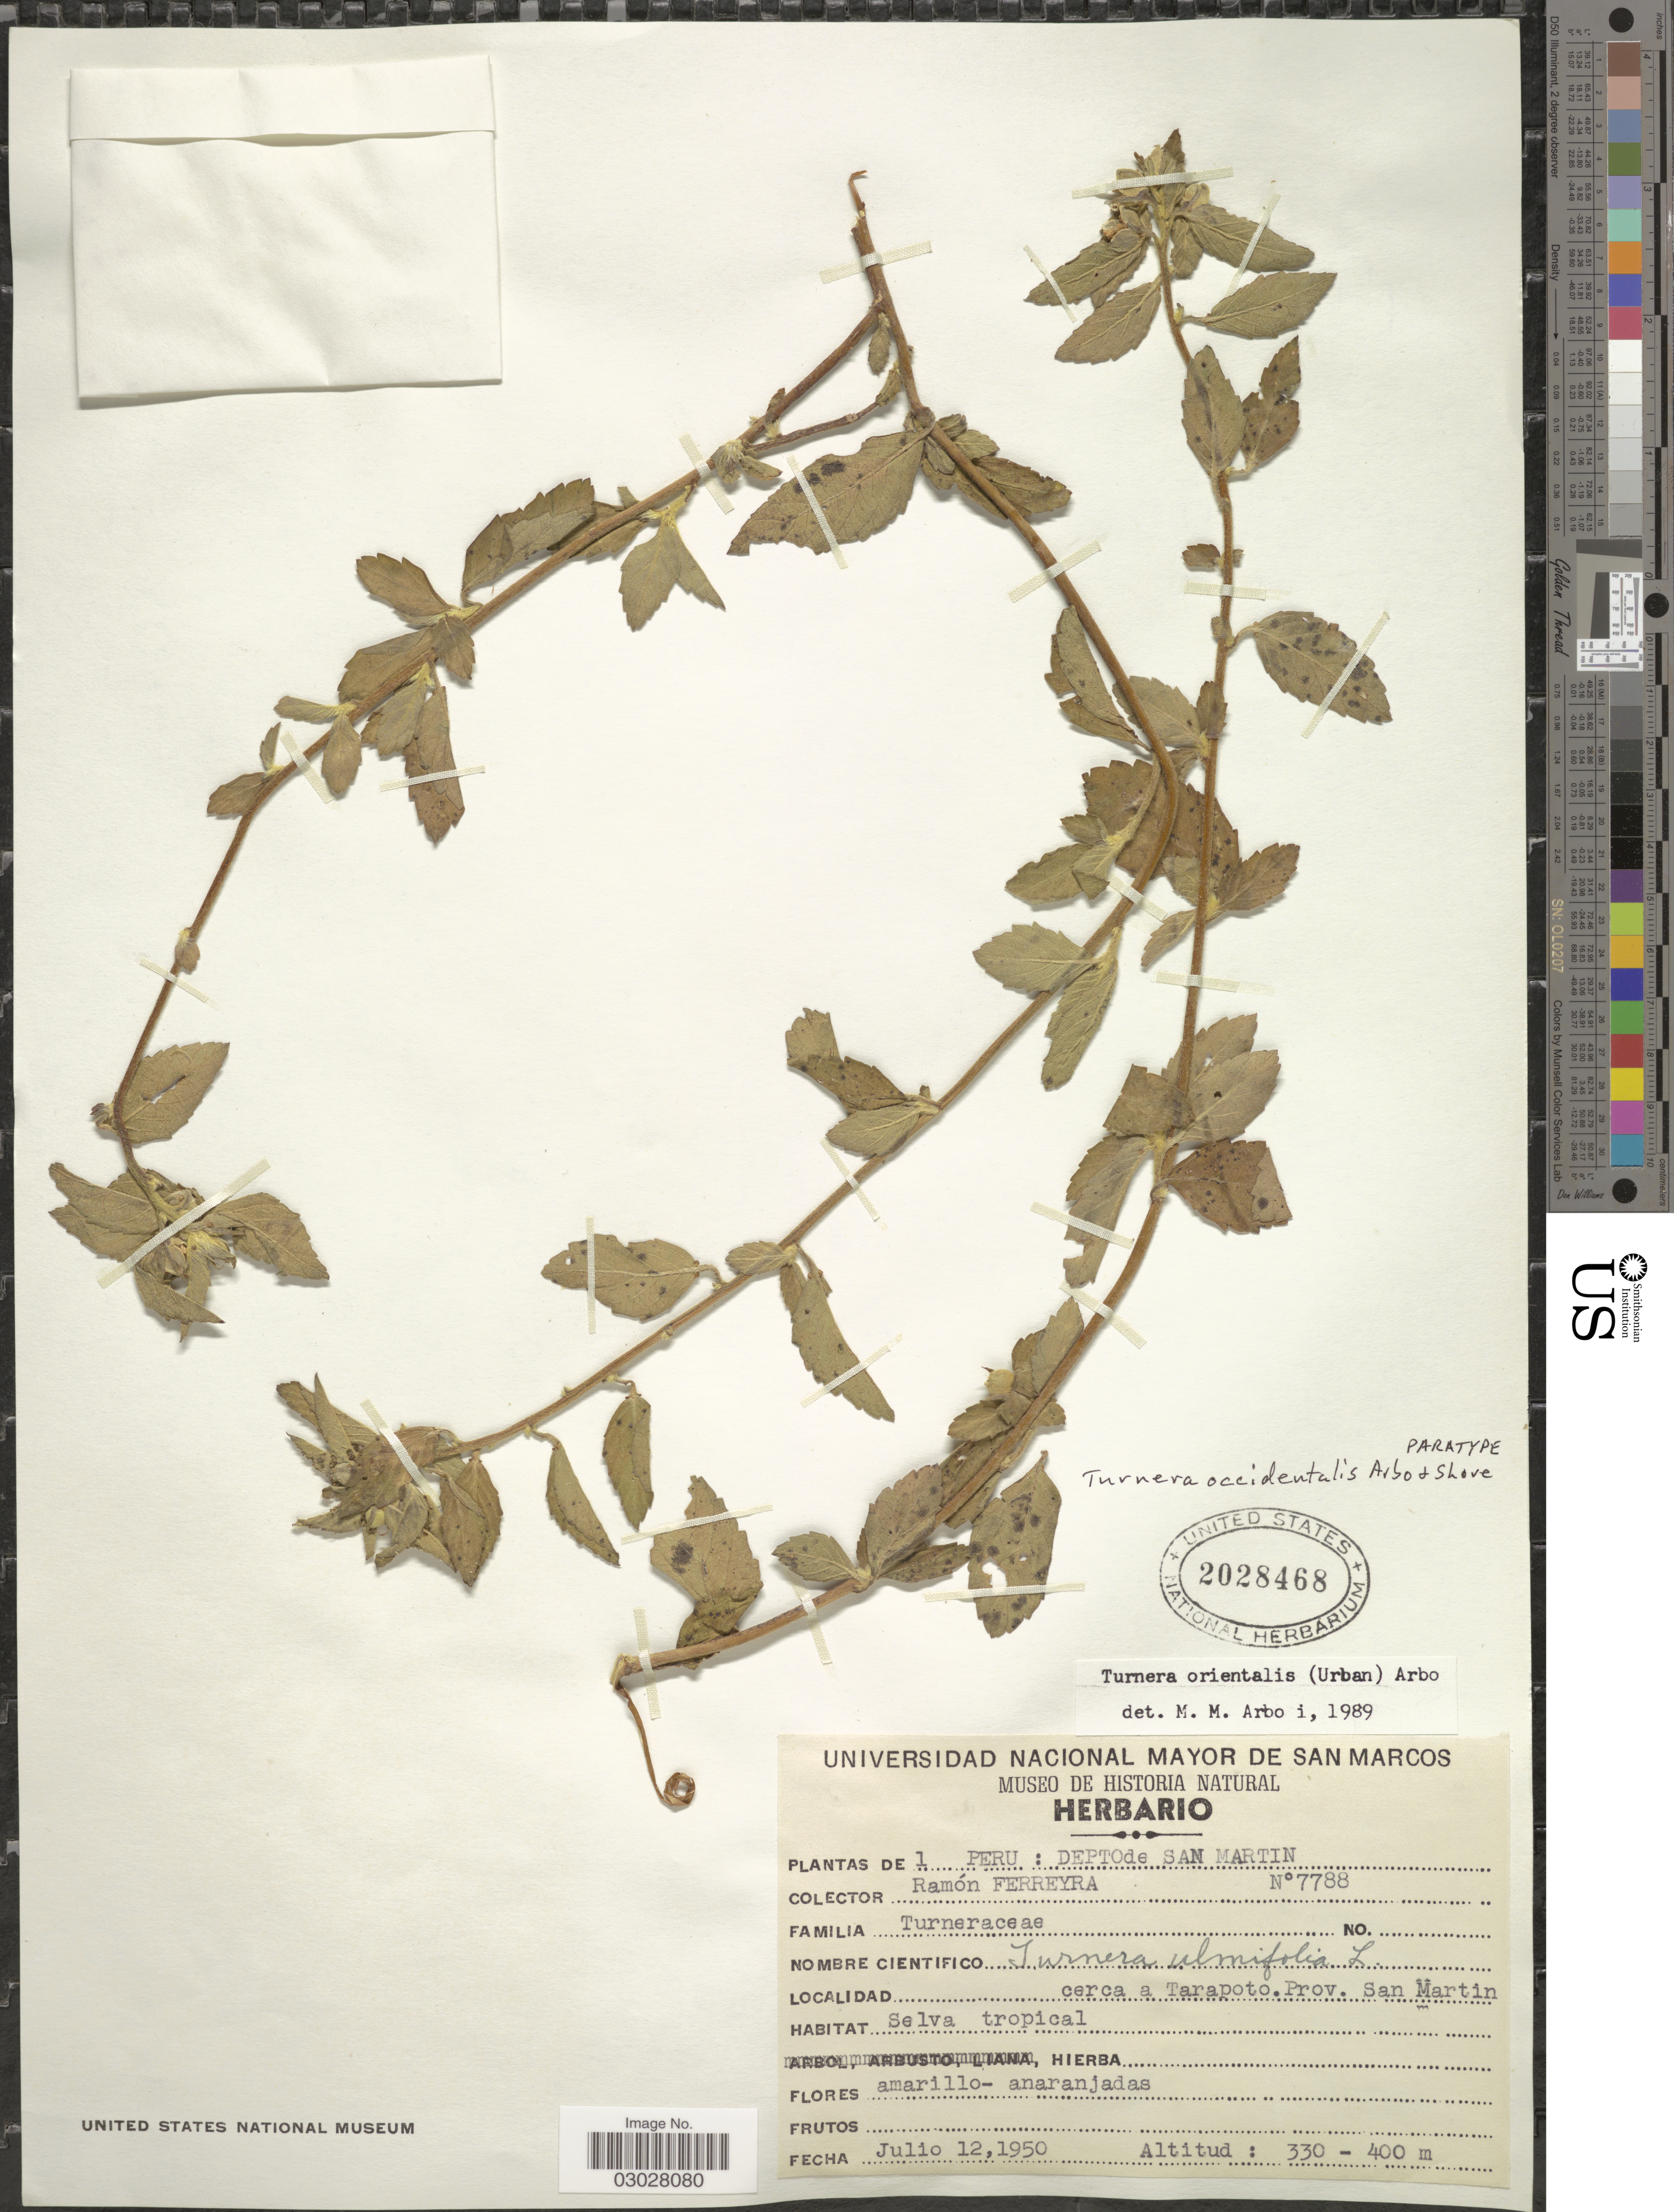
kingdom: Plantae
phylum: Tracheophyta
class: Magnoliopsida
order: Malpighiales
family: Turneraceae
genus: Turnera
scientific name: Turnera occidentalis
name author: Arbo & Shore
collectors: R. A. Ferreyra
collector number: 7788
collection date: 1950-07-12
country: Peru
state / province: San Martín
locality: Depto de San Martin. Cerca a Tarapoto. Prov. San Martin.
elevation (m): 330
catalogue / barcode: US 2028468